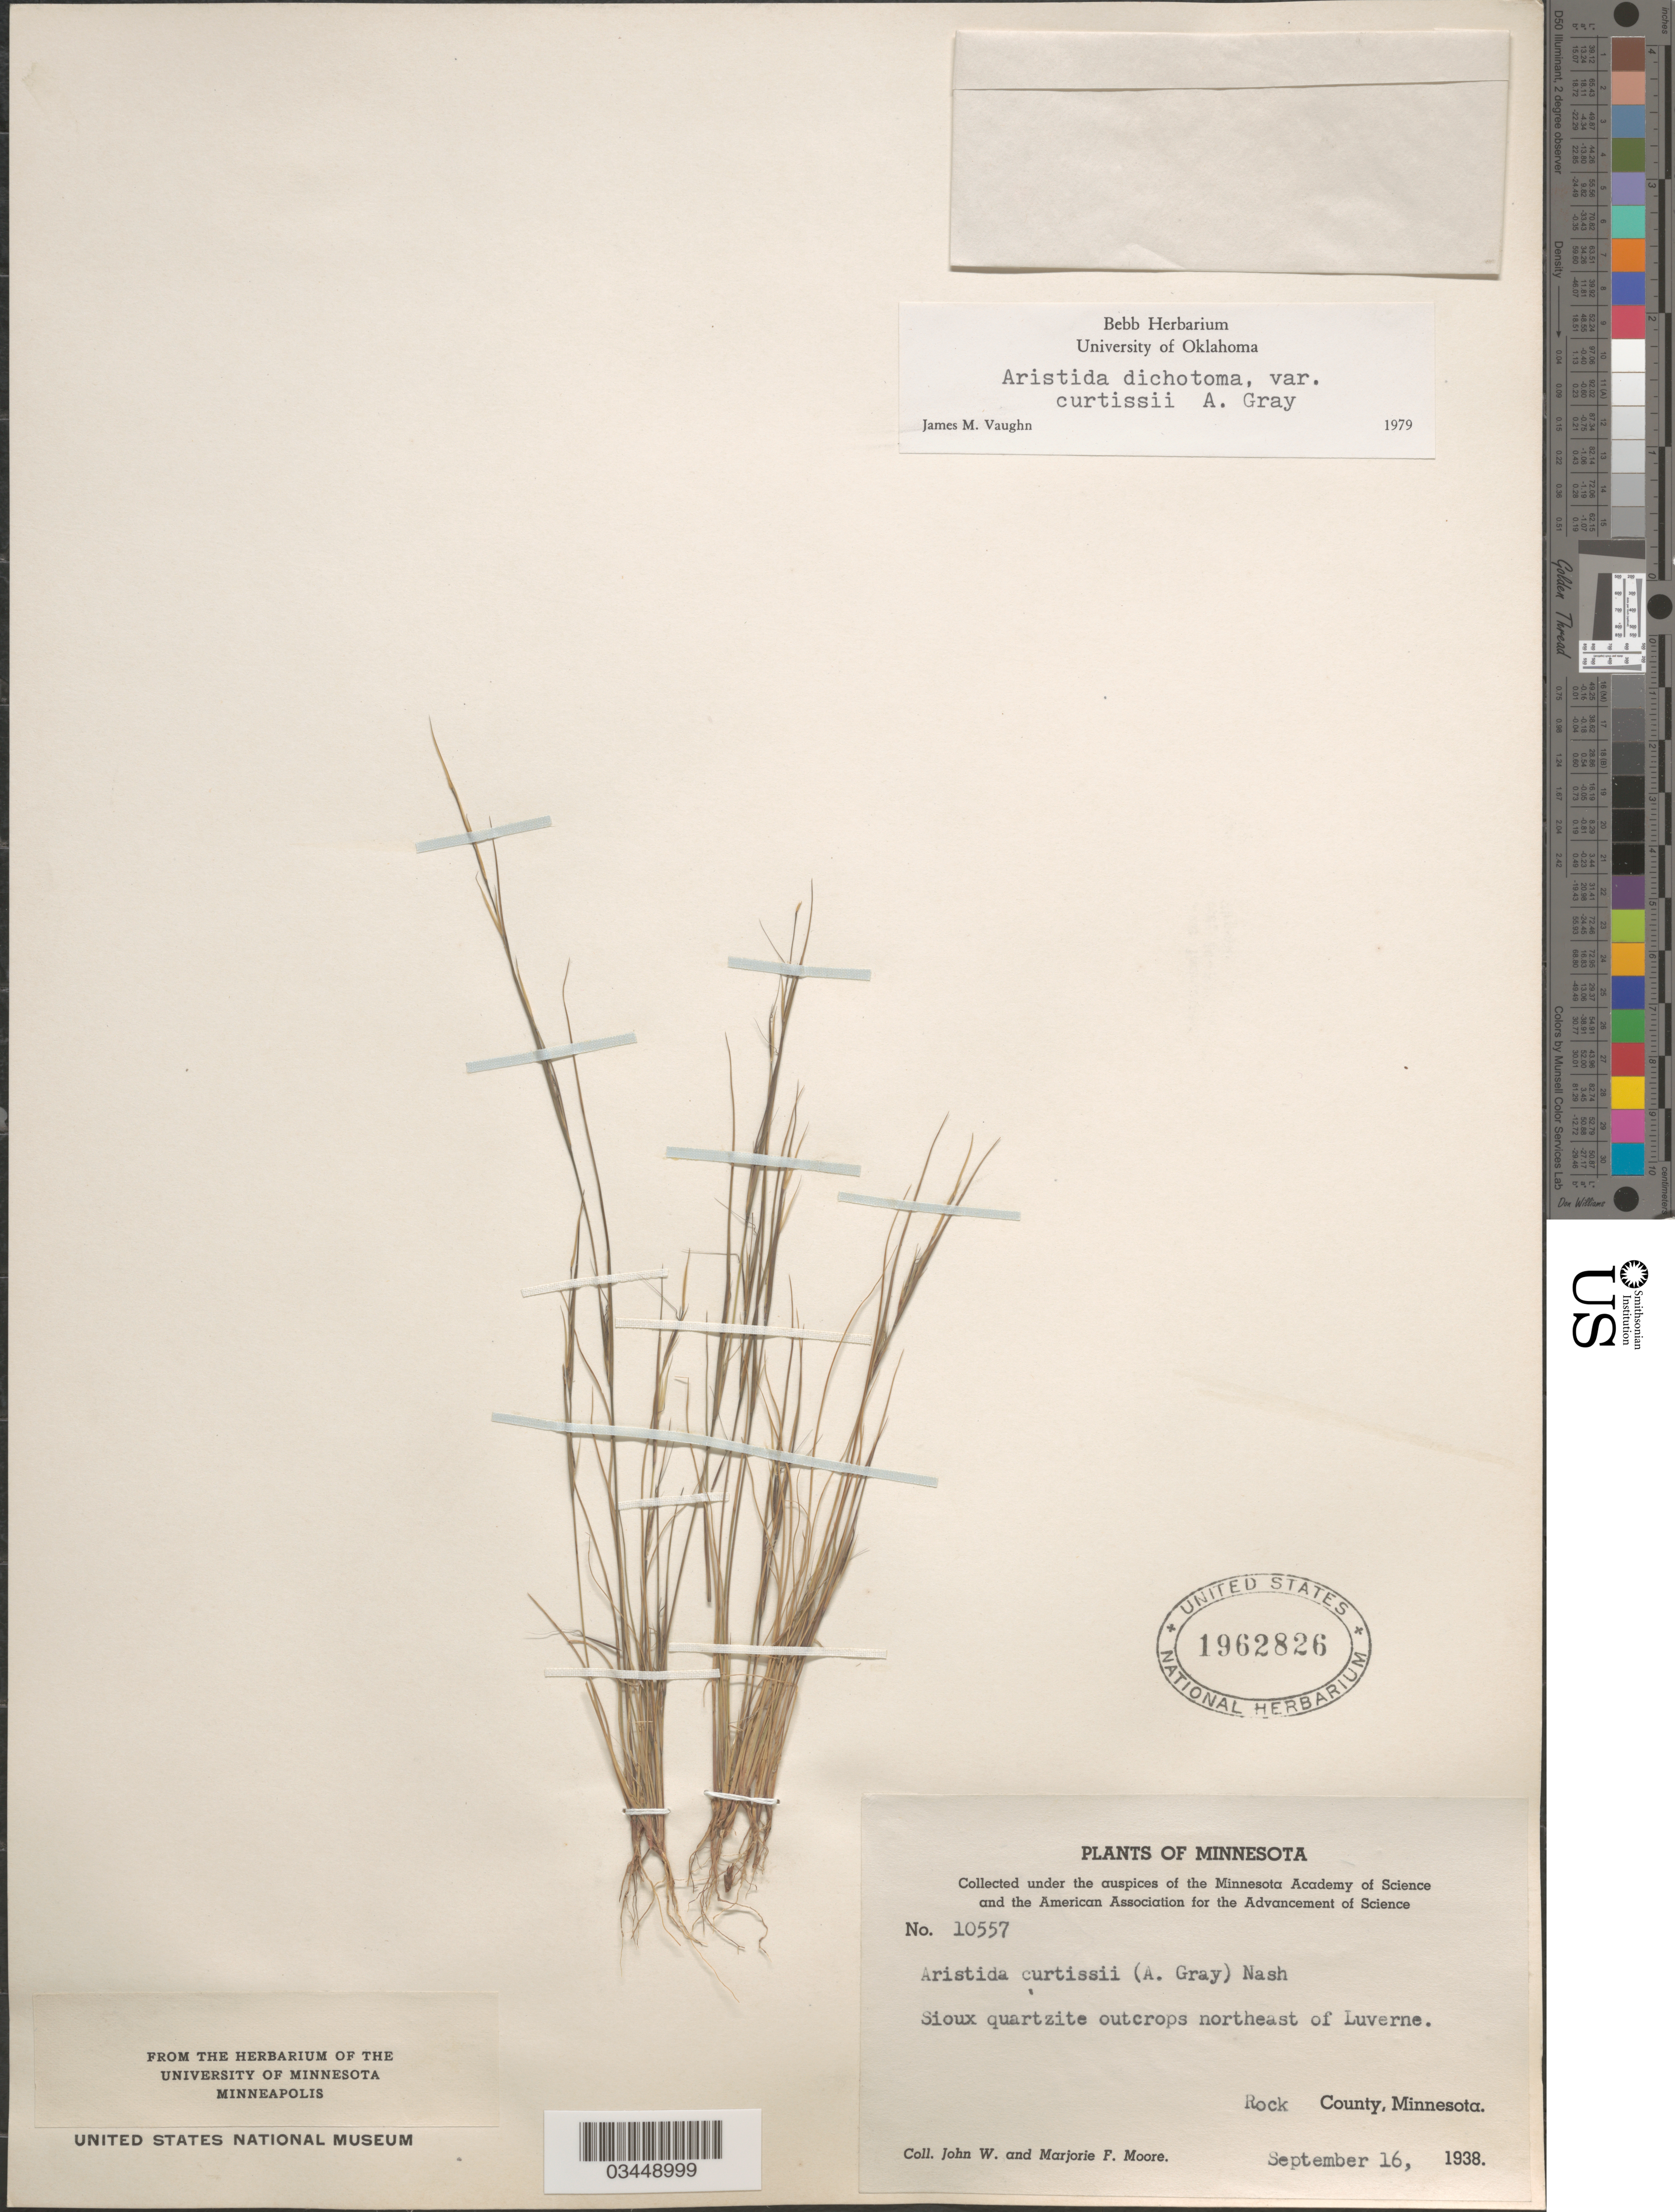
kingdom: Plantae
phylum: Tracheophyta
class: Liliopsida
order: Poales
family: Poaceae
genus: Aristida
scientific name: Aristida dichotoma var. curtisii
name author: A. Gray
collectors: J. Moore & M. F. Moore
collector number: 10557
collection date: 1938-09-16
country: United States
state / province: Minnesota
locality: Sioux quartzite outcrops northeast of Luverne. Rock County.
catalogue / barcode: US 1962826